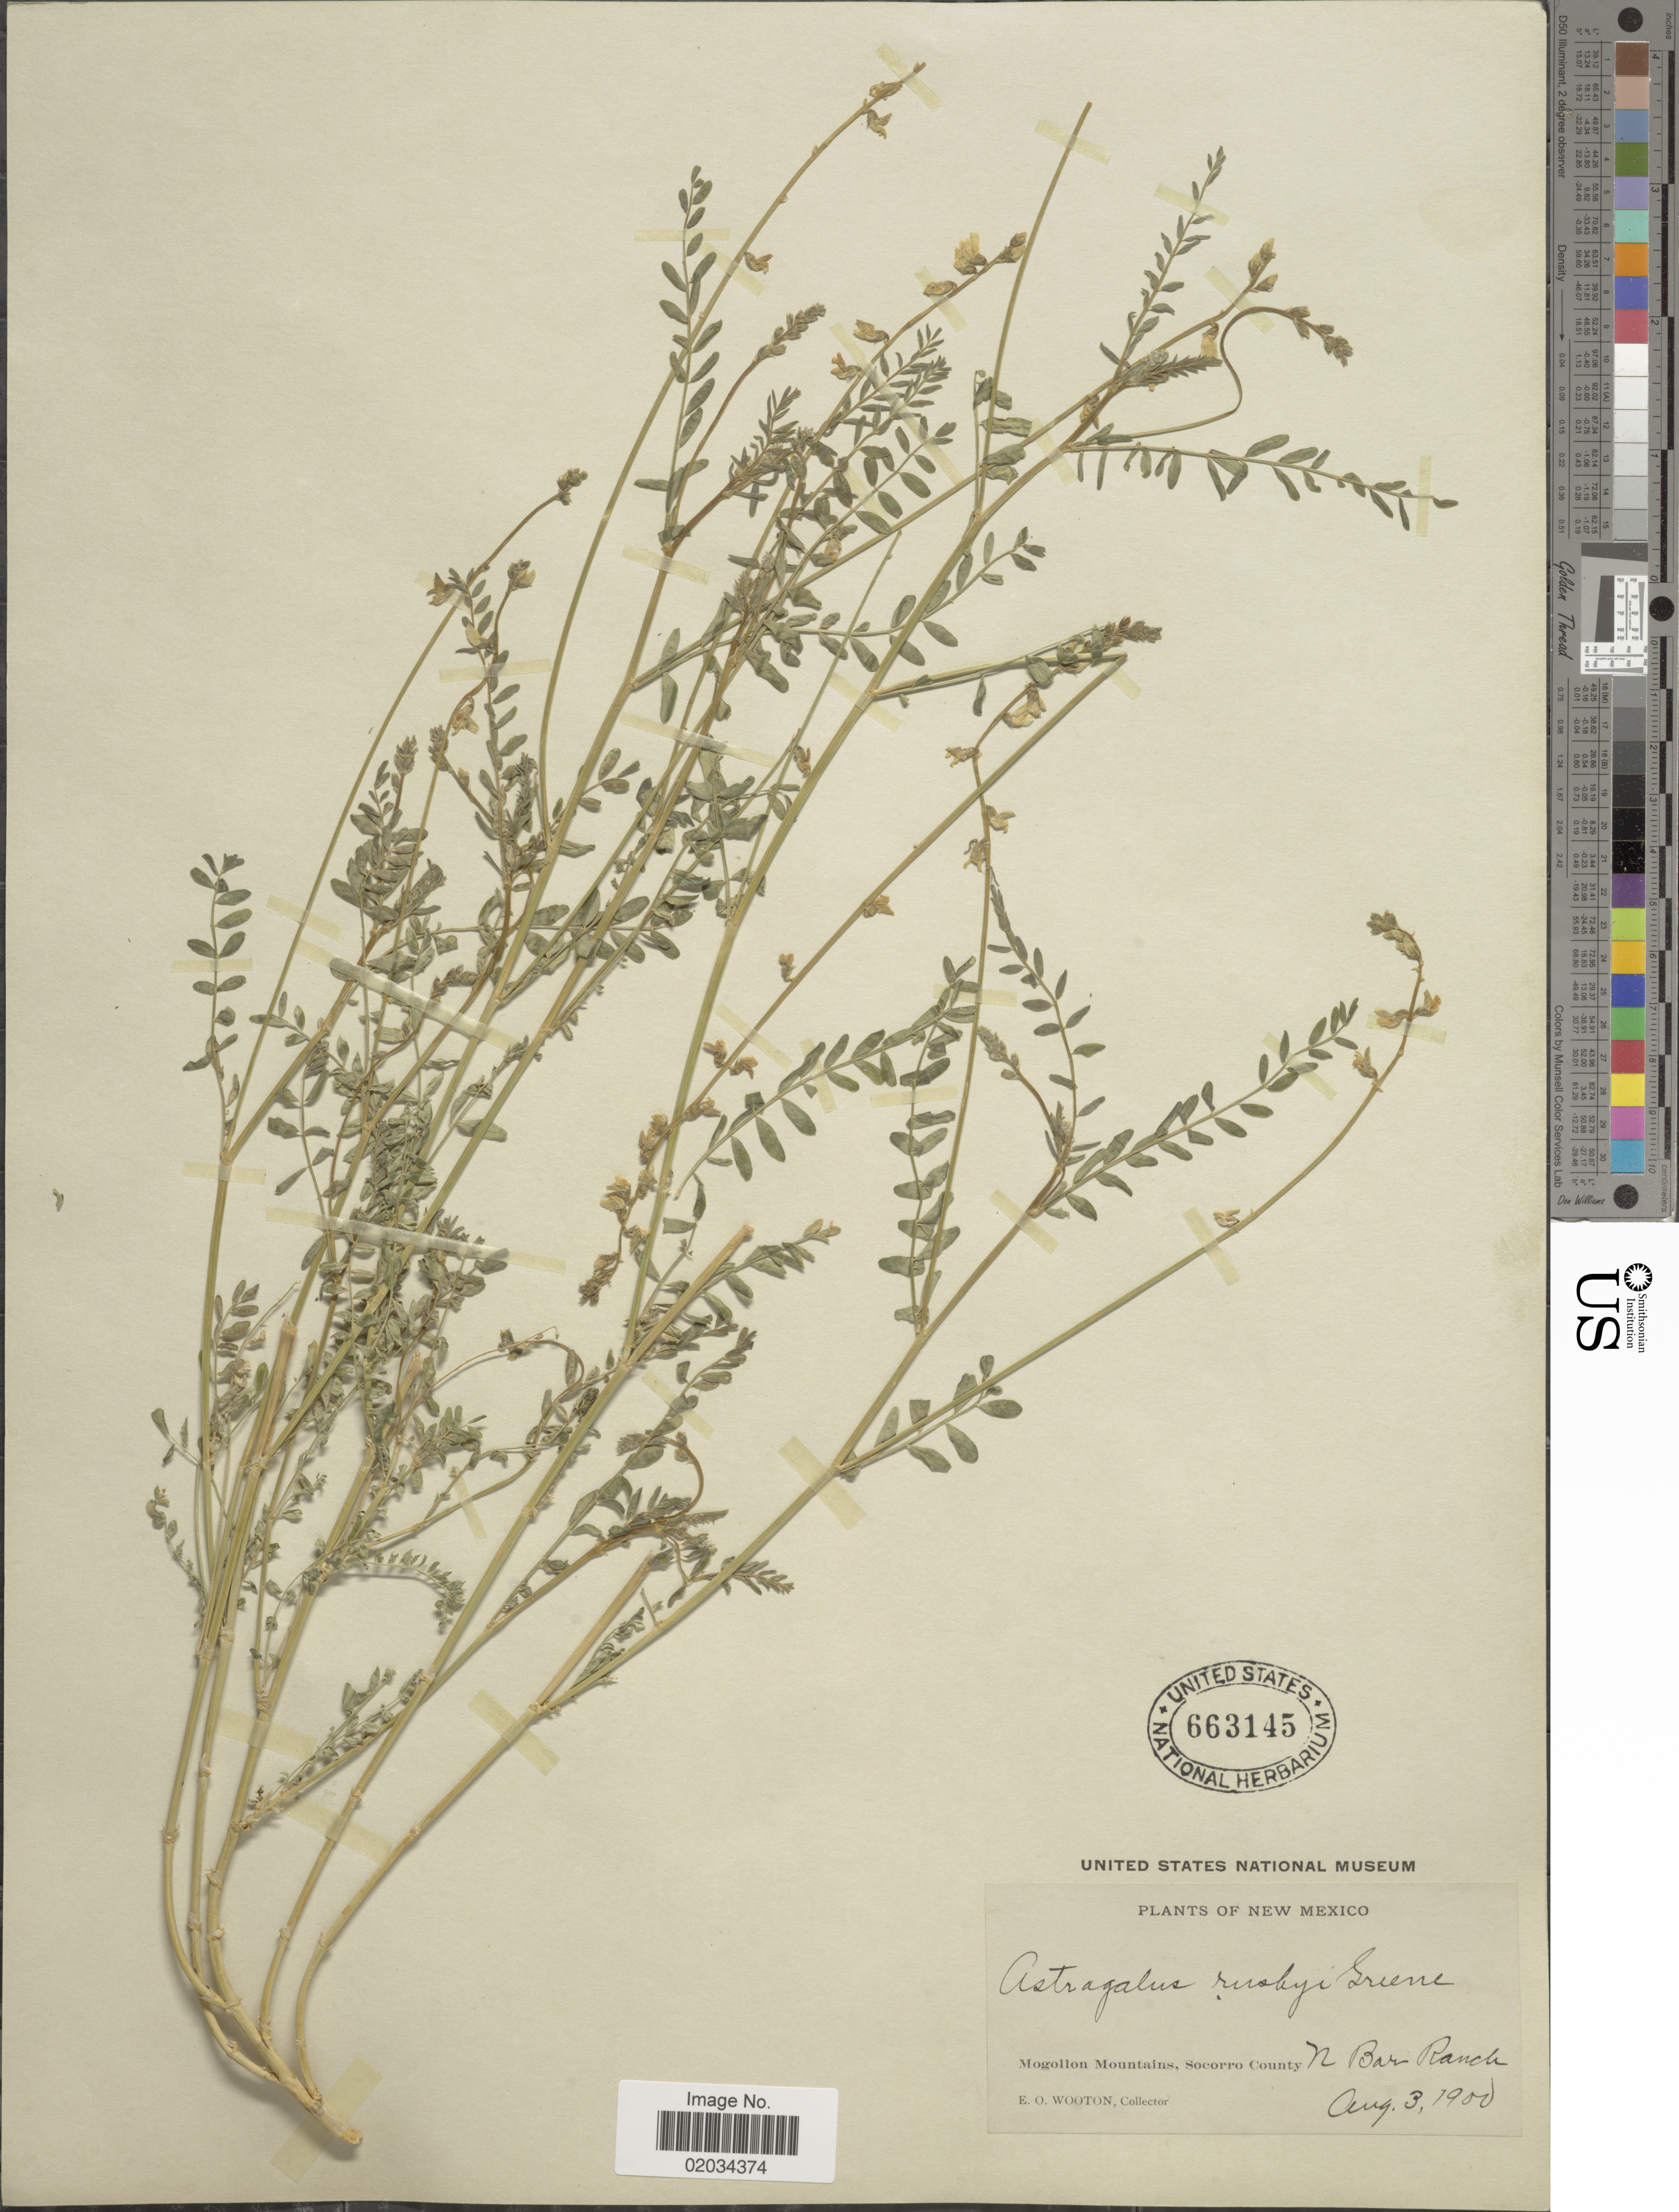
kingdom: Plantae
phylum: Tracheophyta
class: Magnoliopsida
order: Fabales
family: Fabaceae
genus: Astragalus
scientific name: Astragalus rusbyi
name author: Greene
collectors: E. O. Wooton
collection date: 1900-08-03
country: United States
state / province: New Mexico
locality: Mogollon Mountains, Socorro County, N Bar Ranch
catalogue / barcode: US 663145